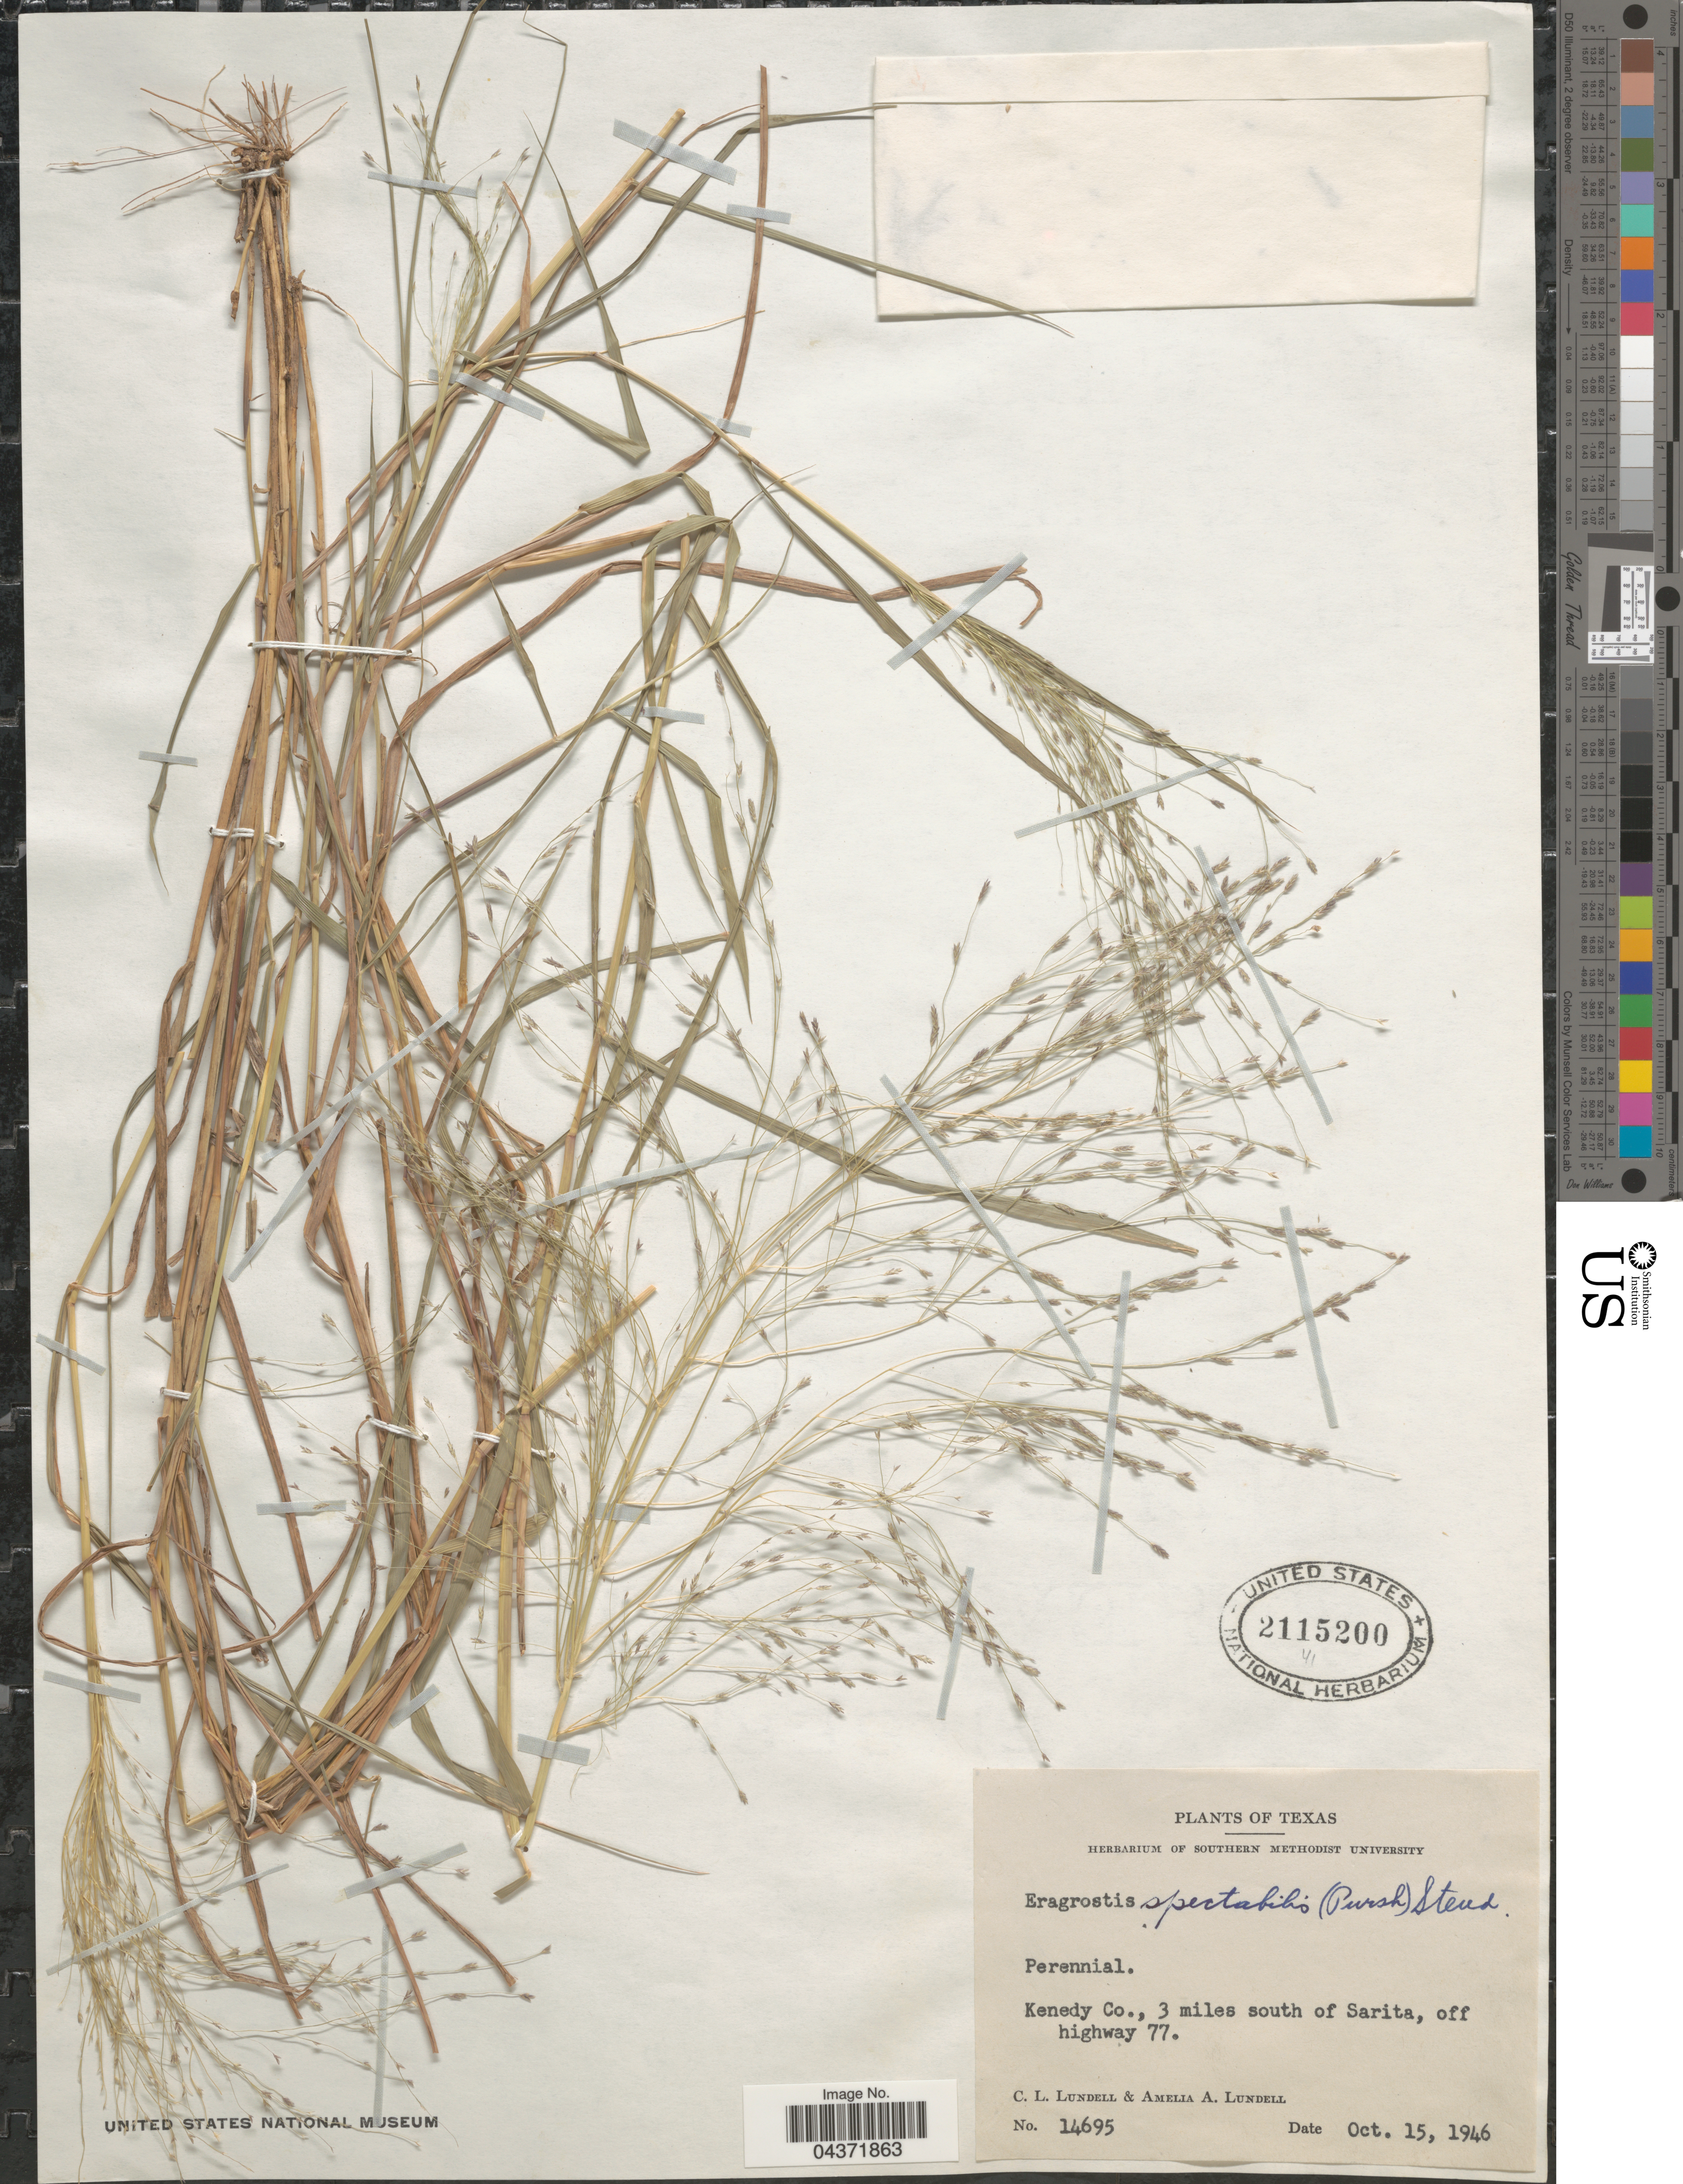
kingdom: Plantae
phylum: Tracheophyta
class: Liliopsida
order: Poales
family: Poaceae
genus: Eragrostis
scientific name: Eragrostis spectabilis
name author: (Pursh) Steud.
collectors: C. L. Lundell & A. A. Lundell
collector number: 14695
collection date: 1946-10-15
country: United States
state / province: Texas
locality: Kenedy Co., 3 miles south of Sarita, off highway 77.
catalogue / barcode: US 2115200